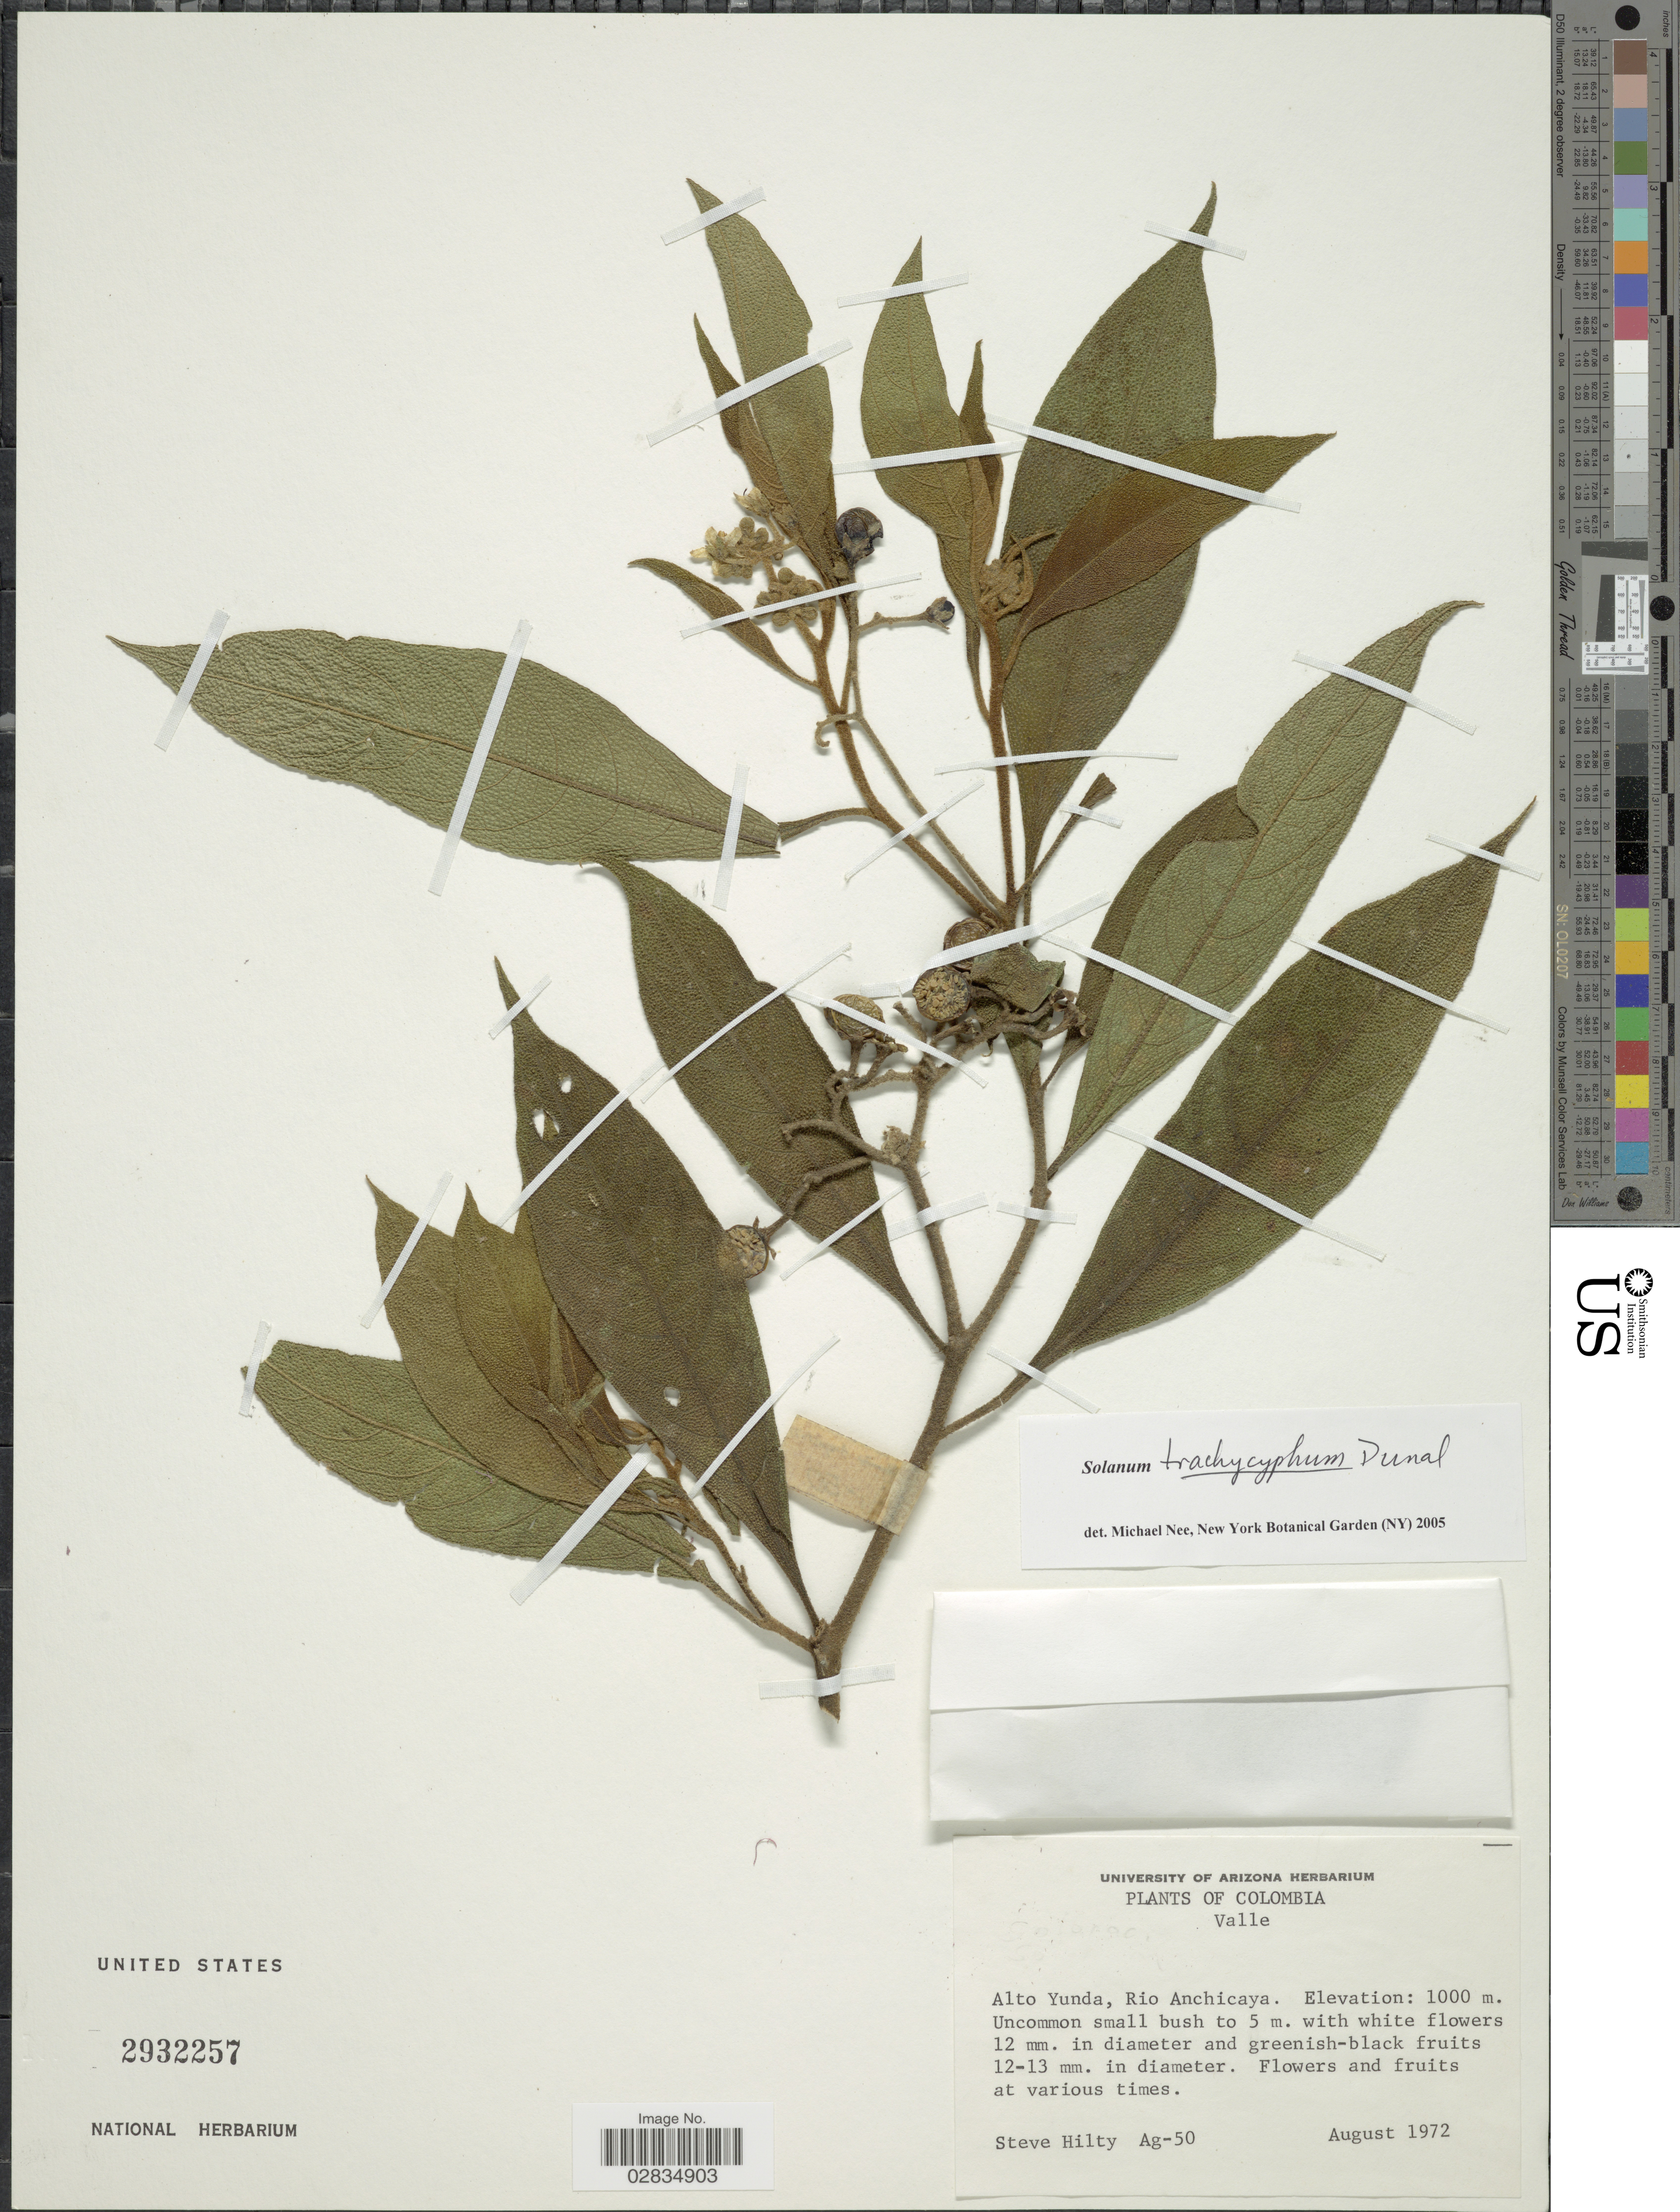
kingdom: Plantae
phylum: Tracheophyta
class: Magnoliopsida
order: Solanales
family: Solanaceae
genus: Solanum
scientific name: Solanum trachycyphum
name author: Bitter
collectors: S. Hilty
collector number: Ag-50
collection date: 1972-08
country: Colombia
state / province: Valle del Cauca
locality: Valle, Alto Yunda, Rio Anchicaya.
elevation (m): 1000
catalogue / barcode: US 2932257